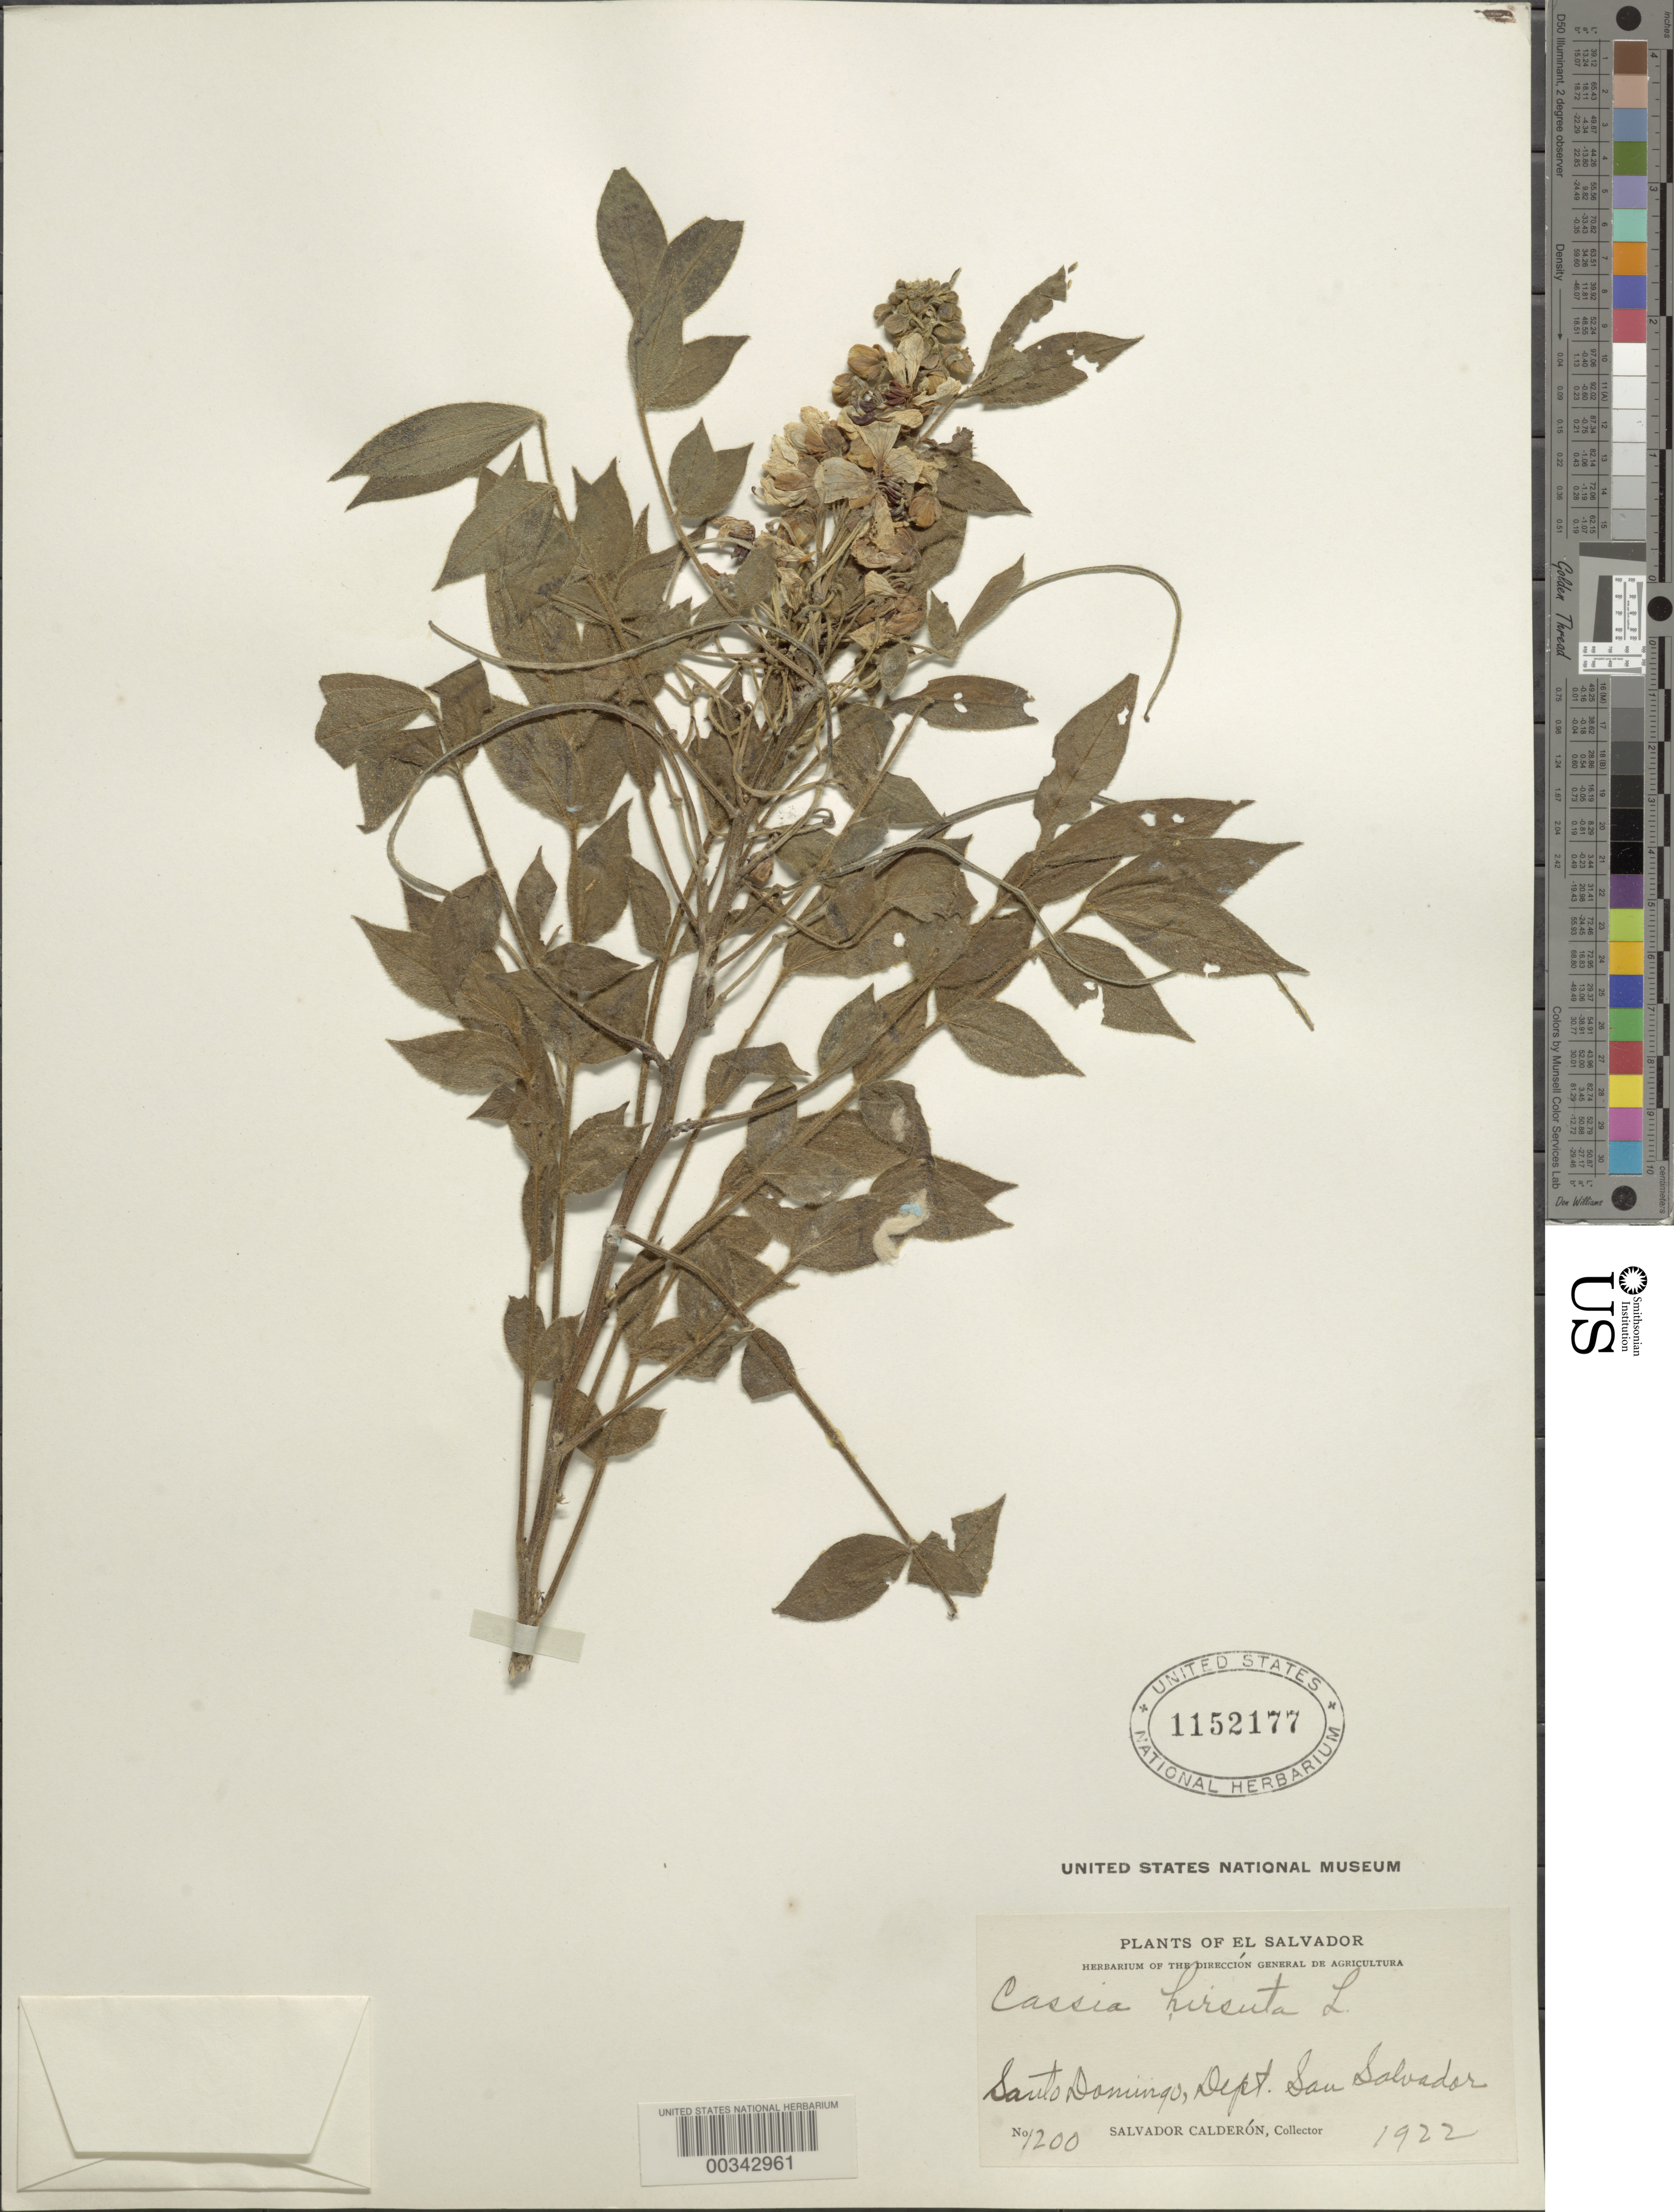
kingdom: Plantae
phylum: Tracheophyta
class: Magnoliopsida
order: Fabales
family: Fabaceae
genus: Senna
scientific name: Senna hirsuta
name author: (L.) H.S. Irwin & Barneby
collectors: S. Calderón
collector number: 1200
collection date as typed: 1922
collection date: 1922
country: El Salvador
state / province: San Salvador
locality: Santo domingo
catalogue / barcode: US 1152177